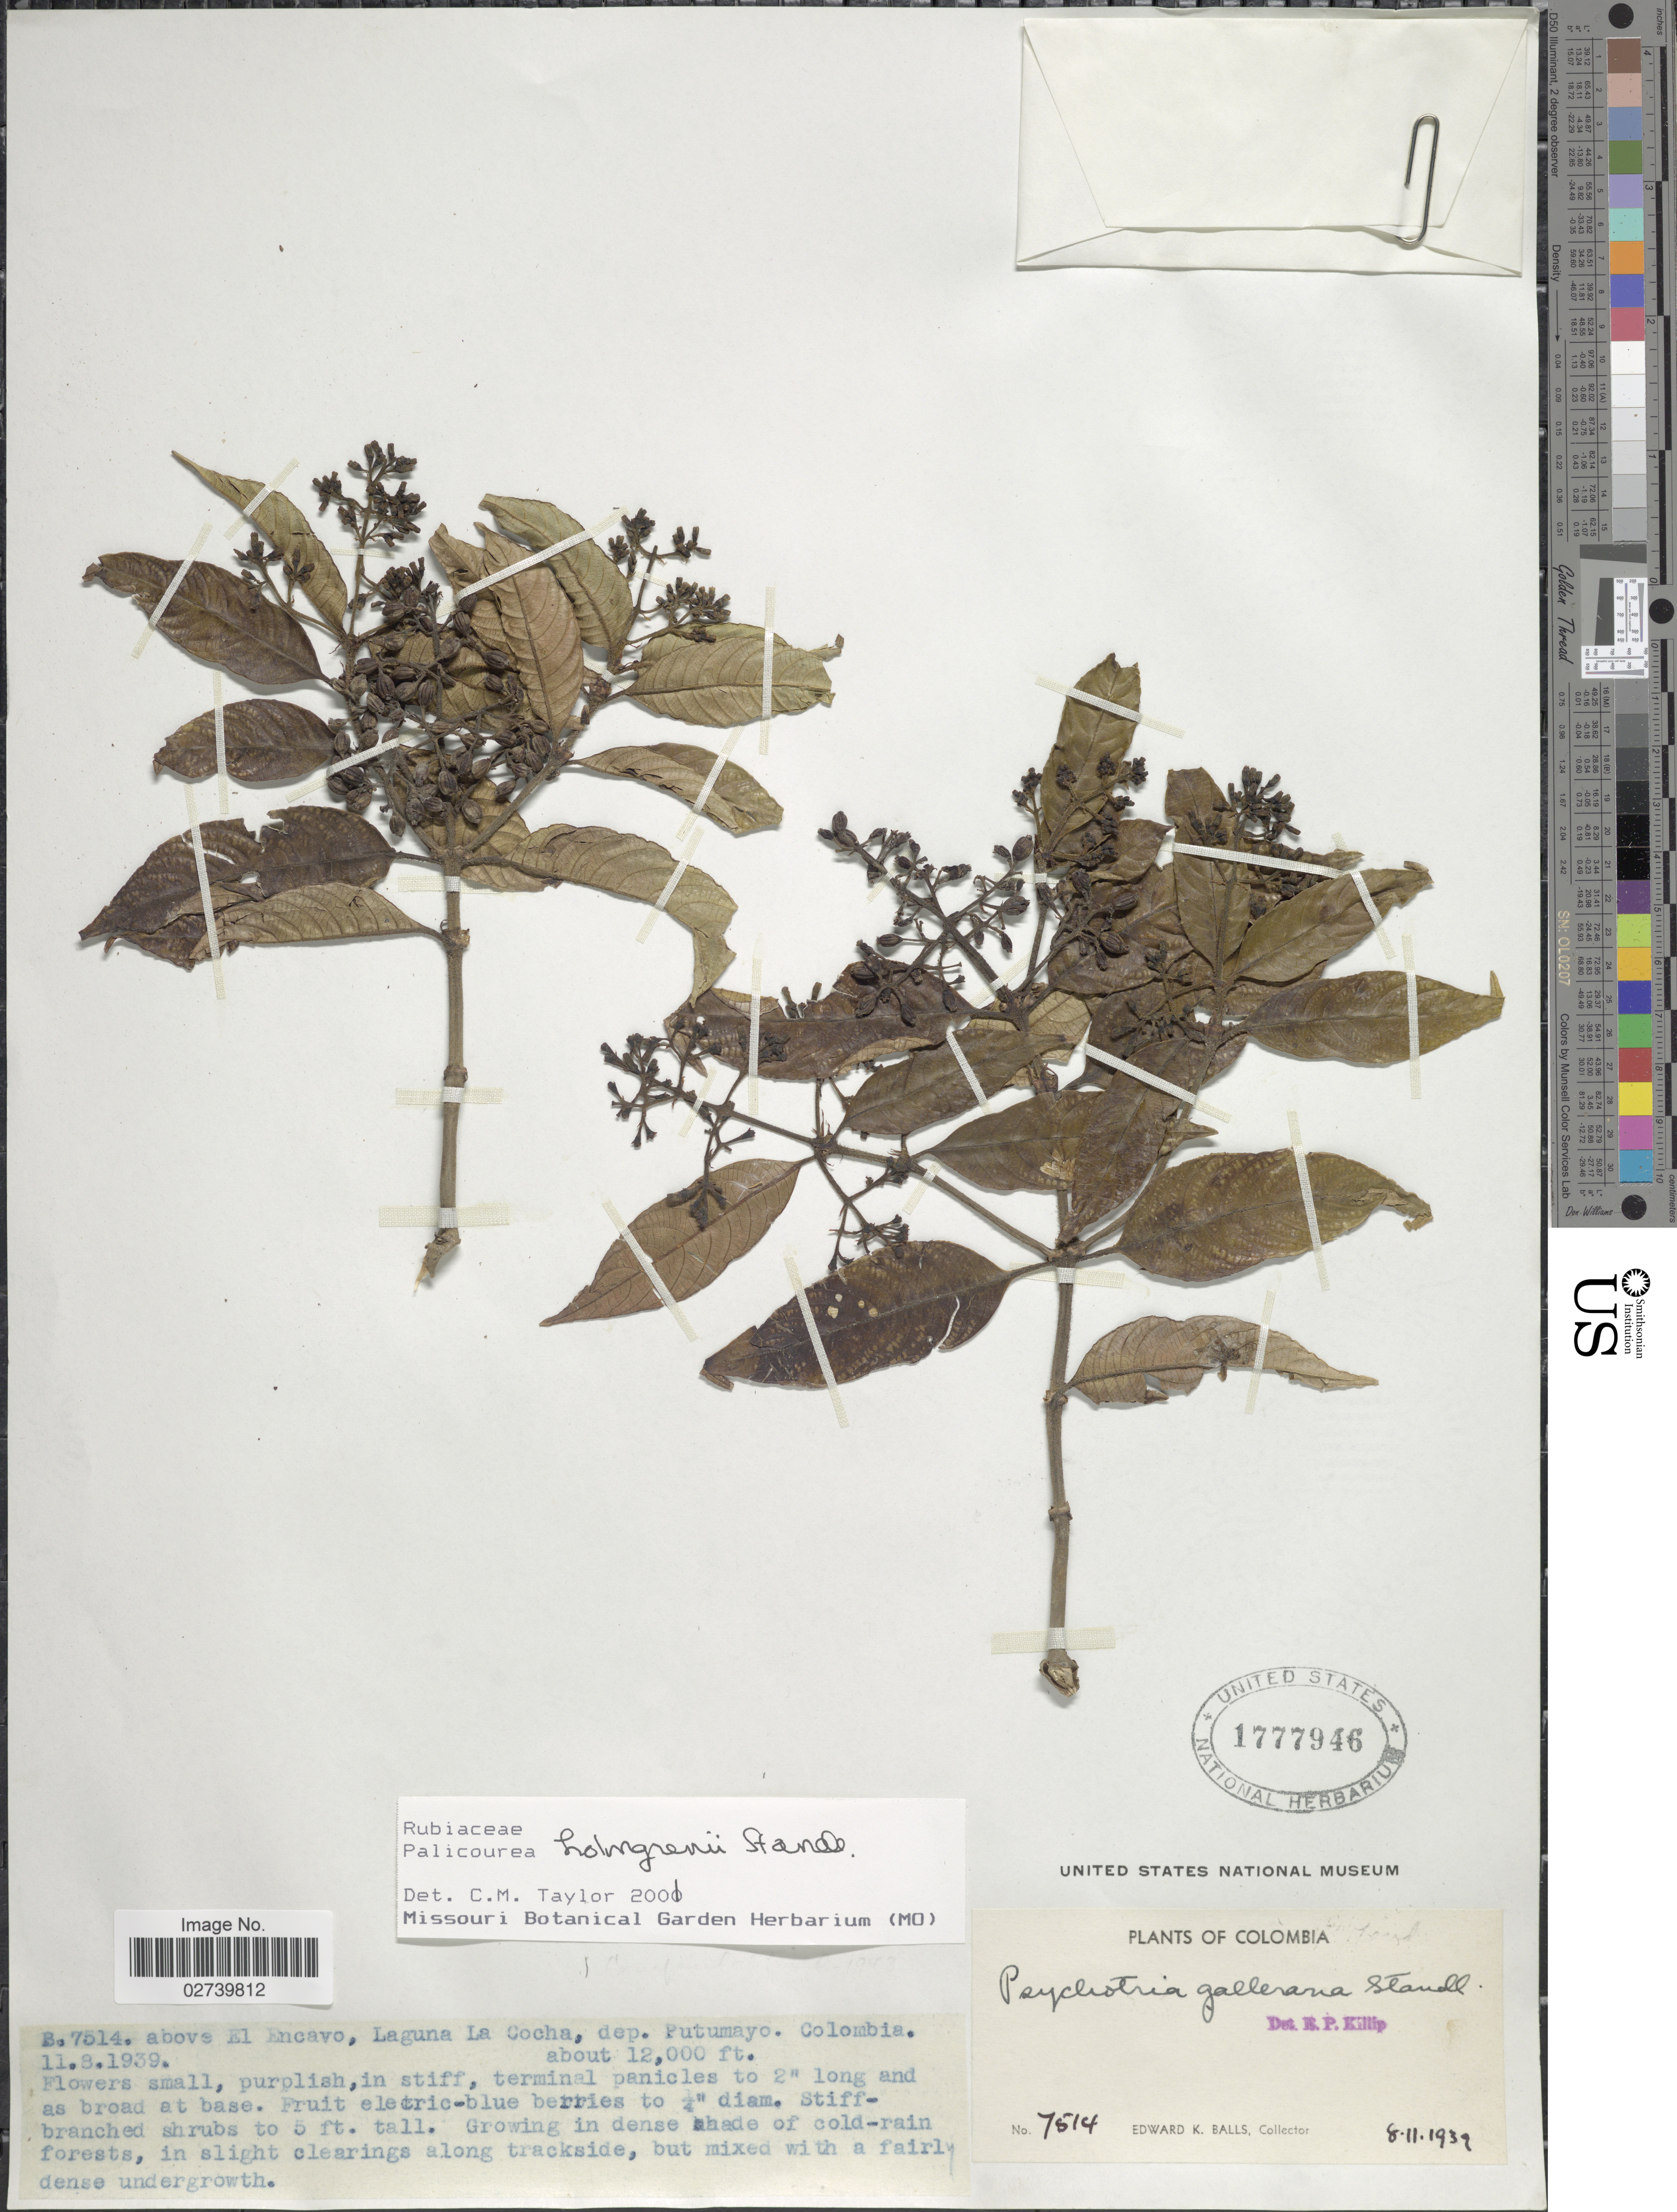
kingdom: Plantae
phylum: Tracheophyta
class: Magnoliopsida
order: Gentianales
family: Rubiaceae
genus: Palicourea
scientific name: Palicourea holmgrenii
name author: Standl.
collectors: E. K. Balls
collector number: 7514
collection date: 1939-11-08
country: Colombia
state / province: Putumayo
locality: Above El Encavo, Laguna La Cocha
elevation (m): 3658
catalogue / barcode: US 1777946